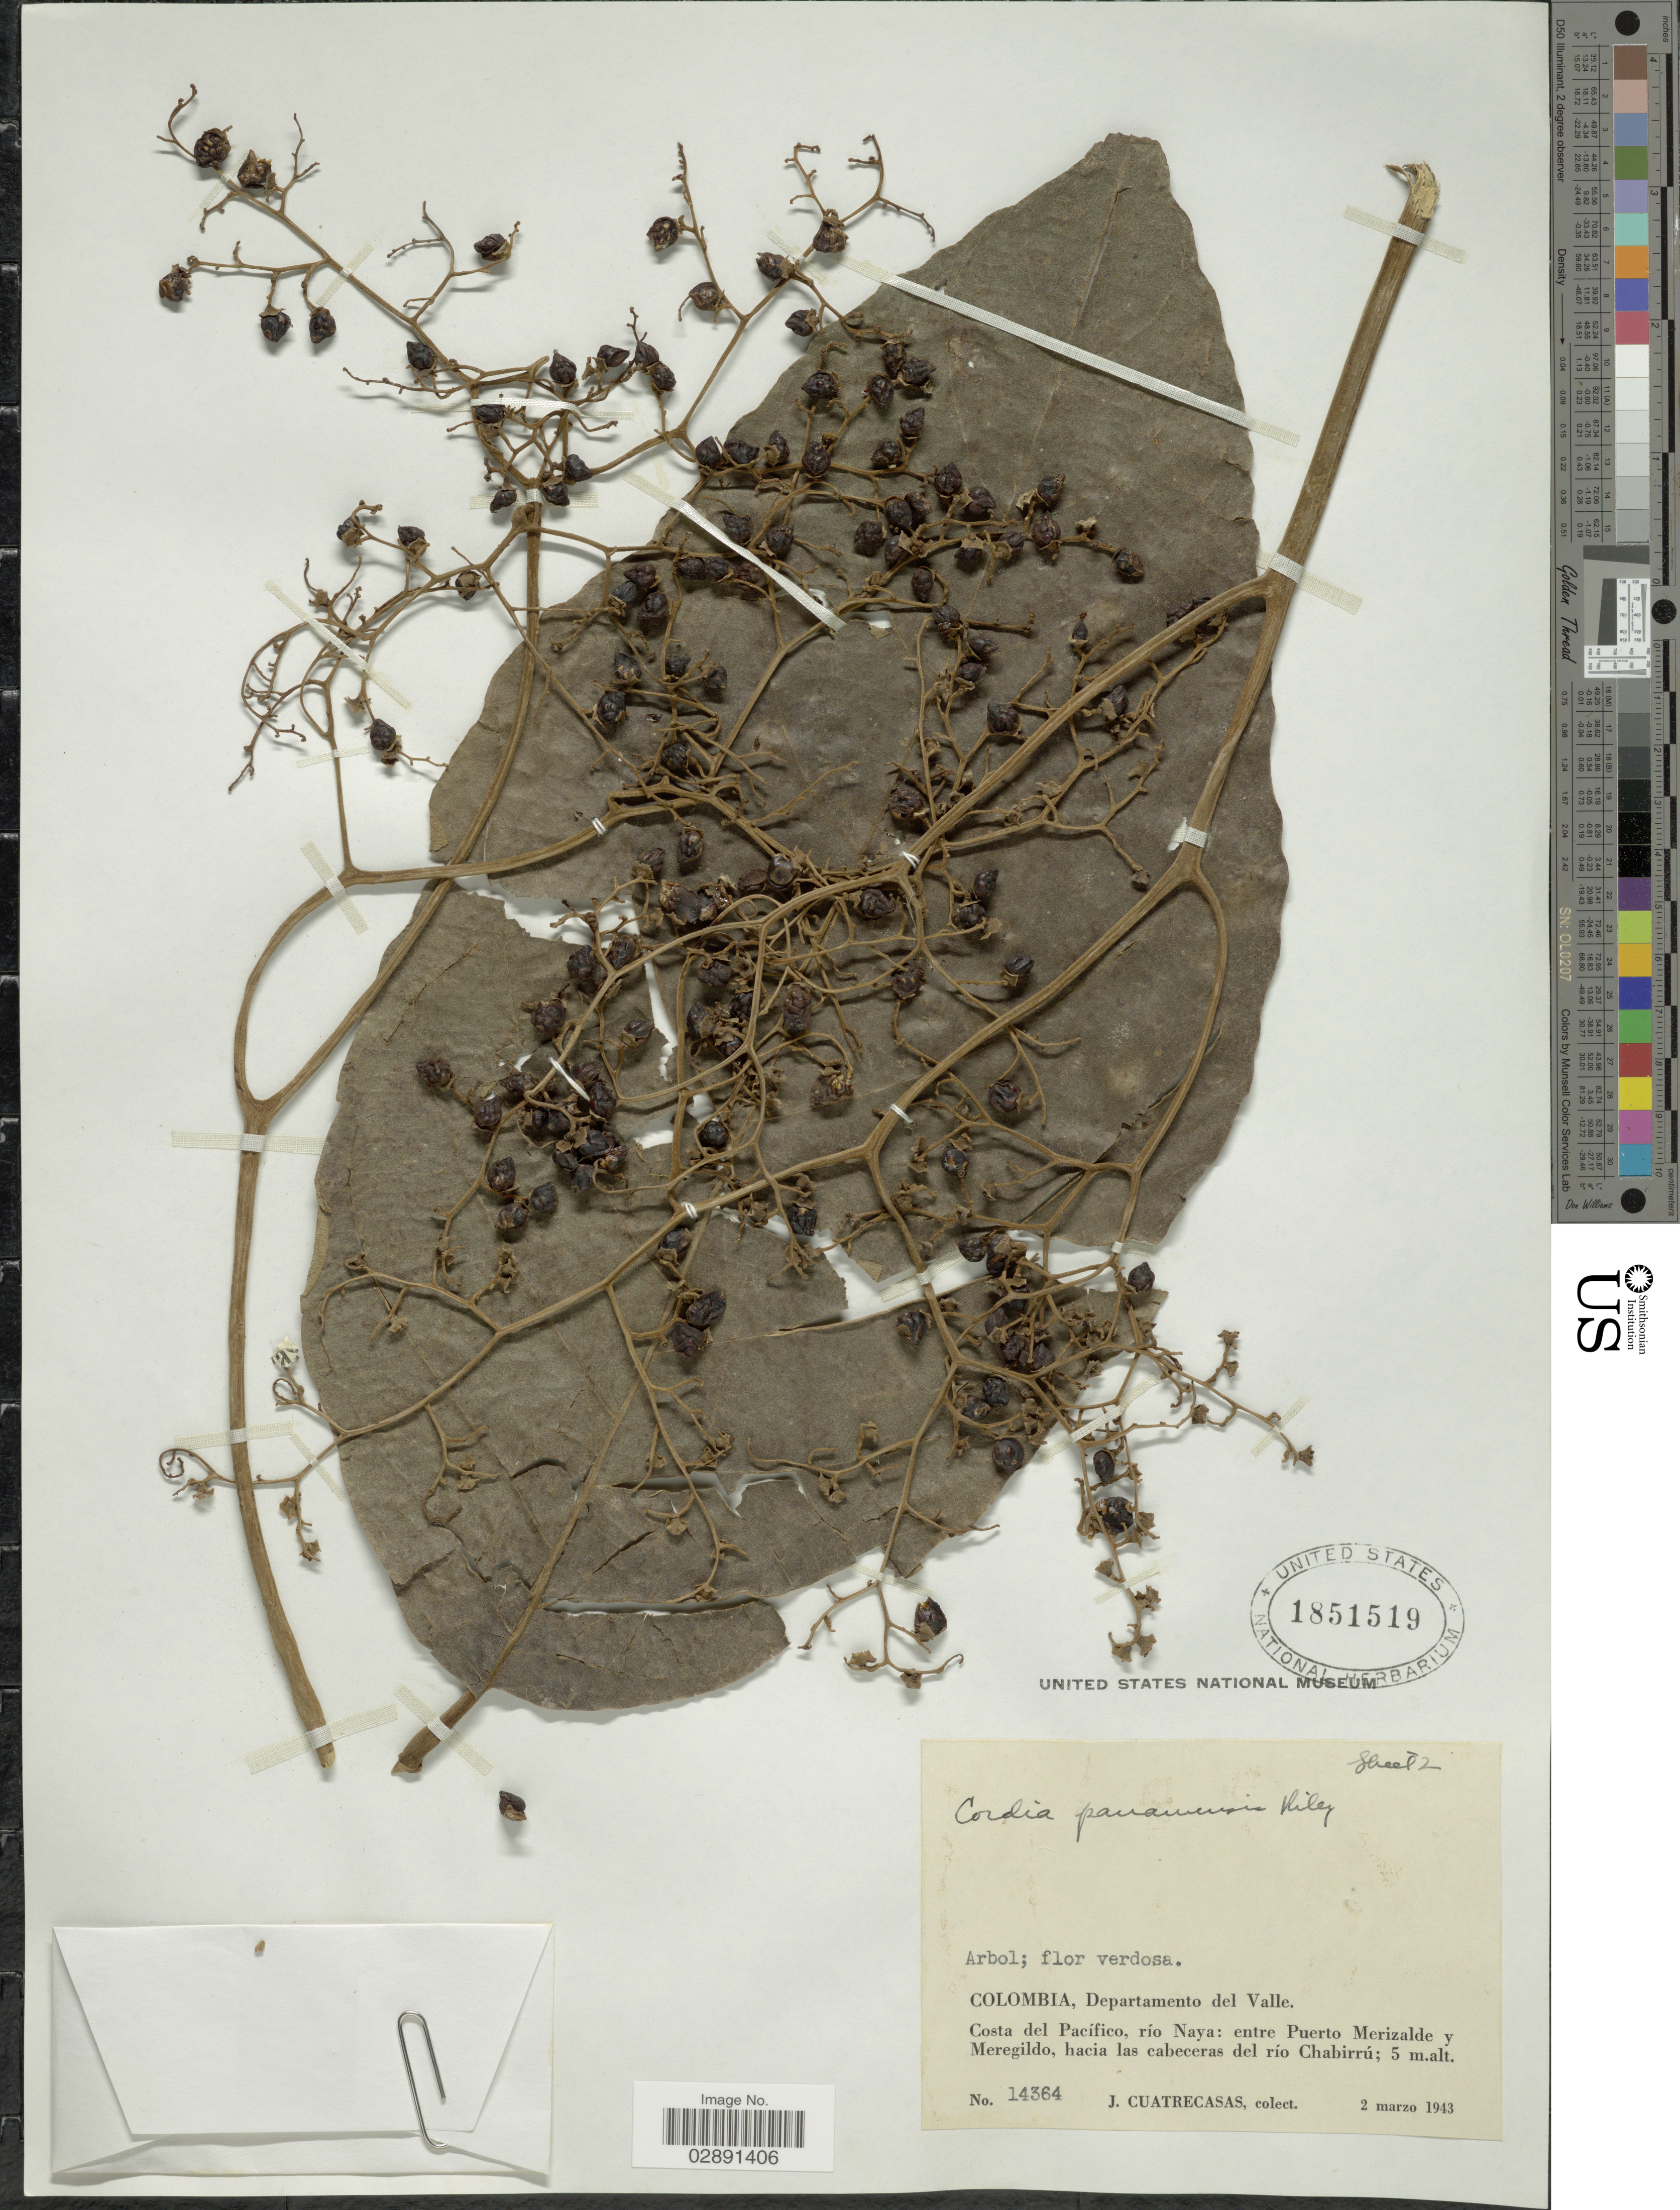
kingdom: Plantae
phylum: Tracheophyta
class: Magnoliopsida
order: Boraginales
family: Cordiaceae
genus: Cordia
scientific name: Cordia panamensis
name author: L. Riley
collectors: J. Cuatrecasas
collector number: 14364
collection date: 1943-03-02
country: Colombia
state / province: Valle del Cauca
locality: Departamento del Valle. Costa del Pacífico, río Naya: entre Puerto Merizalde y Meregildo, hacia las cabeceras del río Chabirrú.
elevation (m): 5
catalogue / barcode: US 1851519